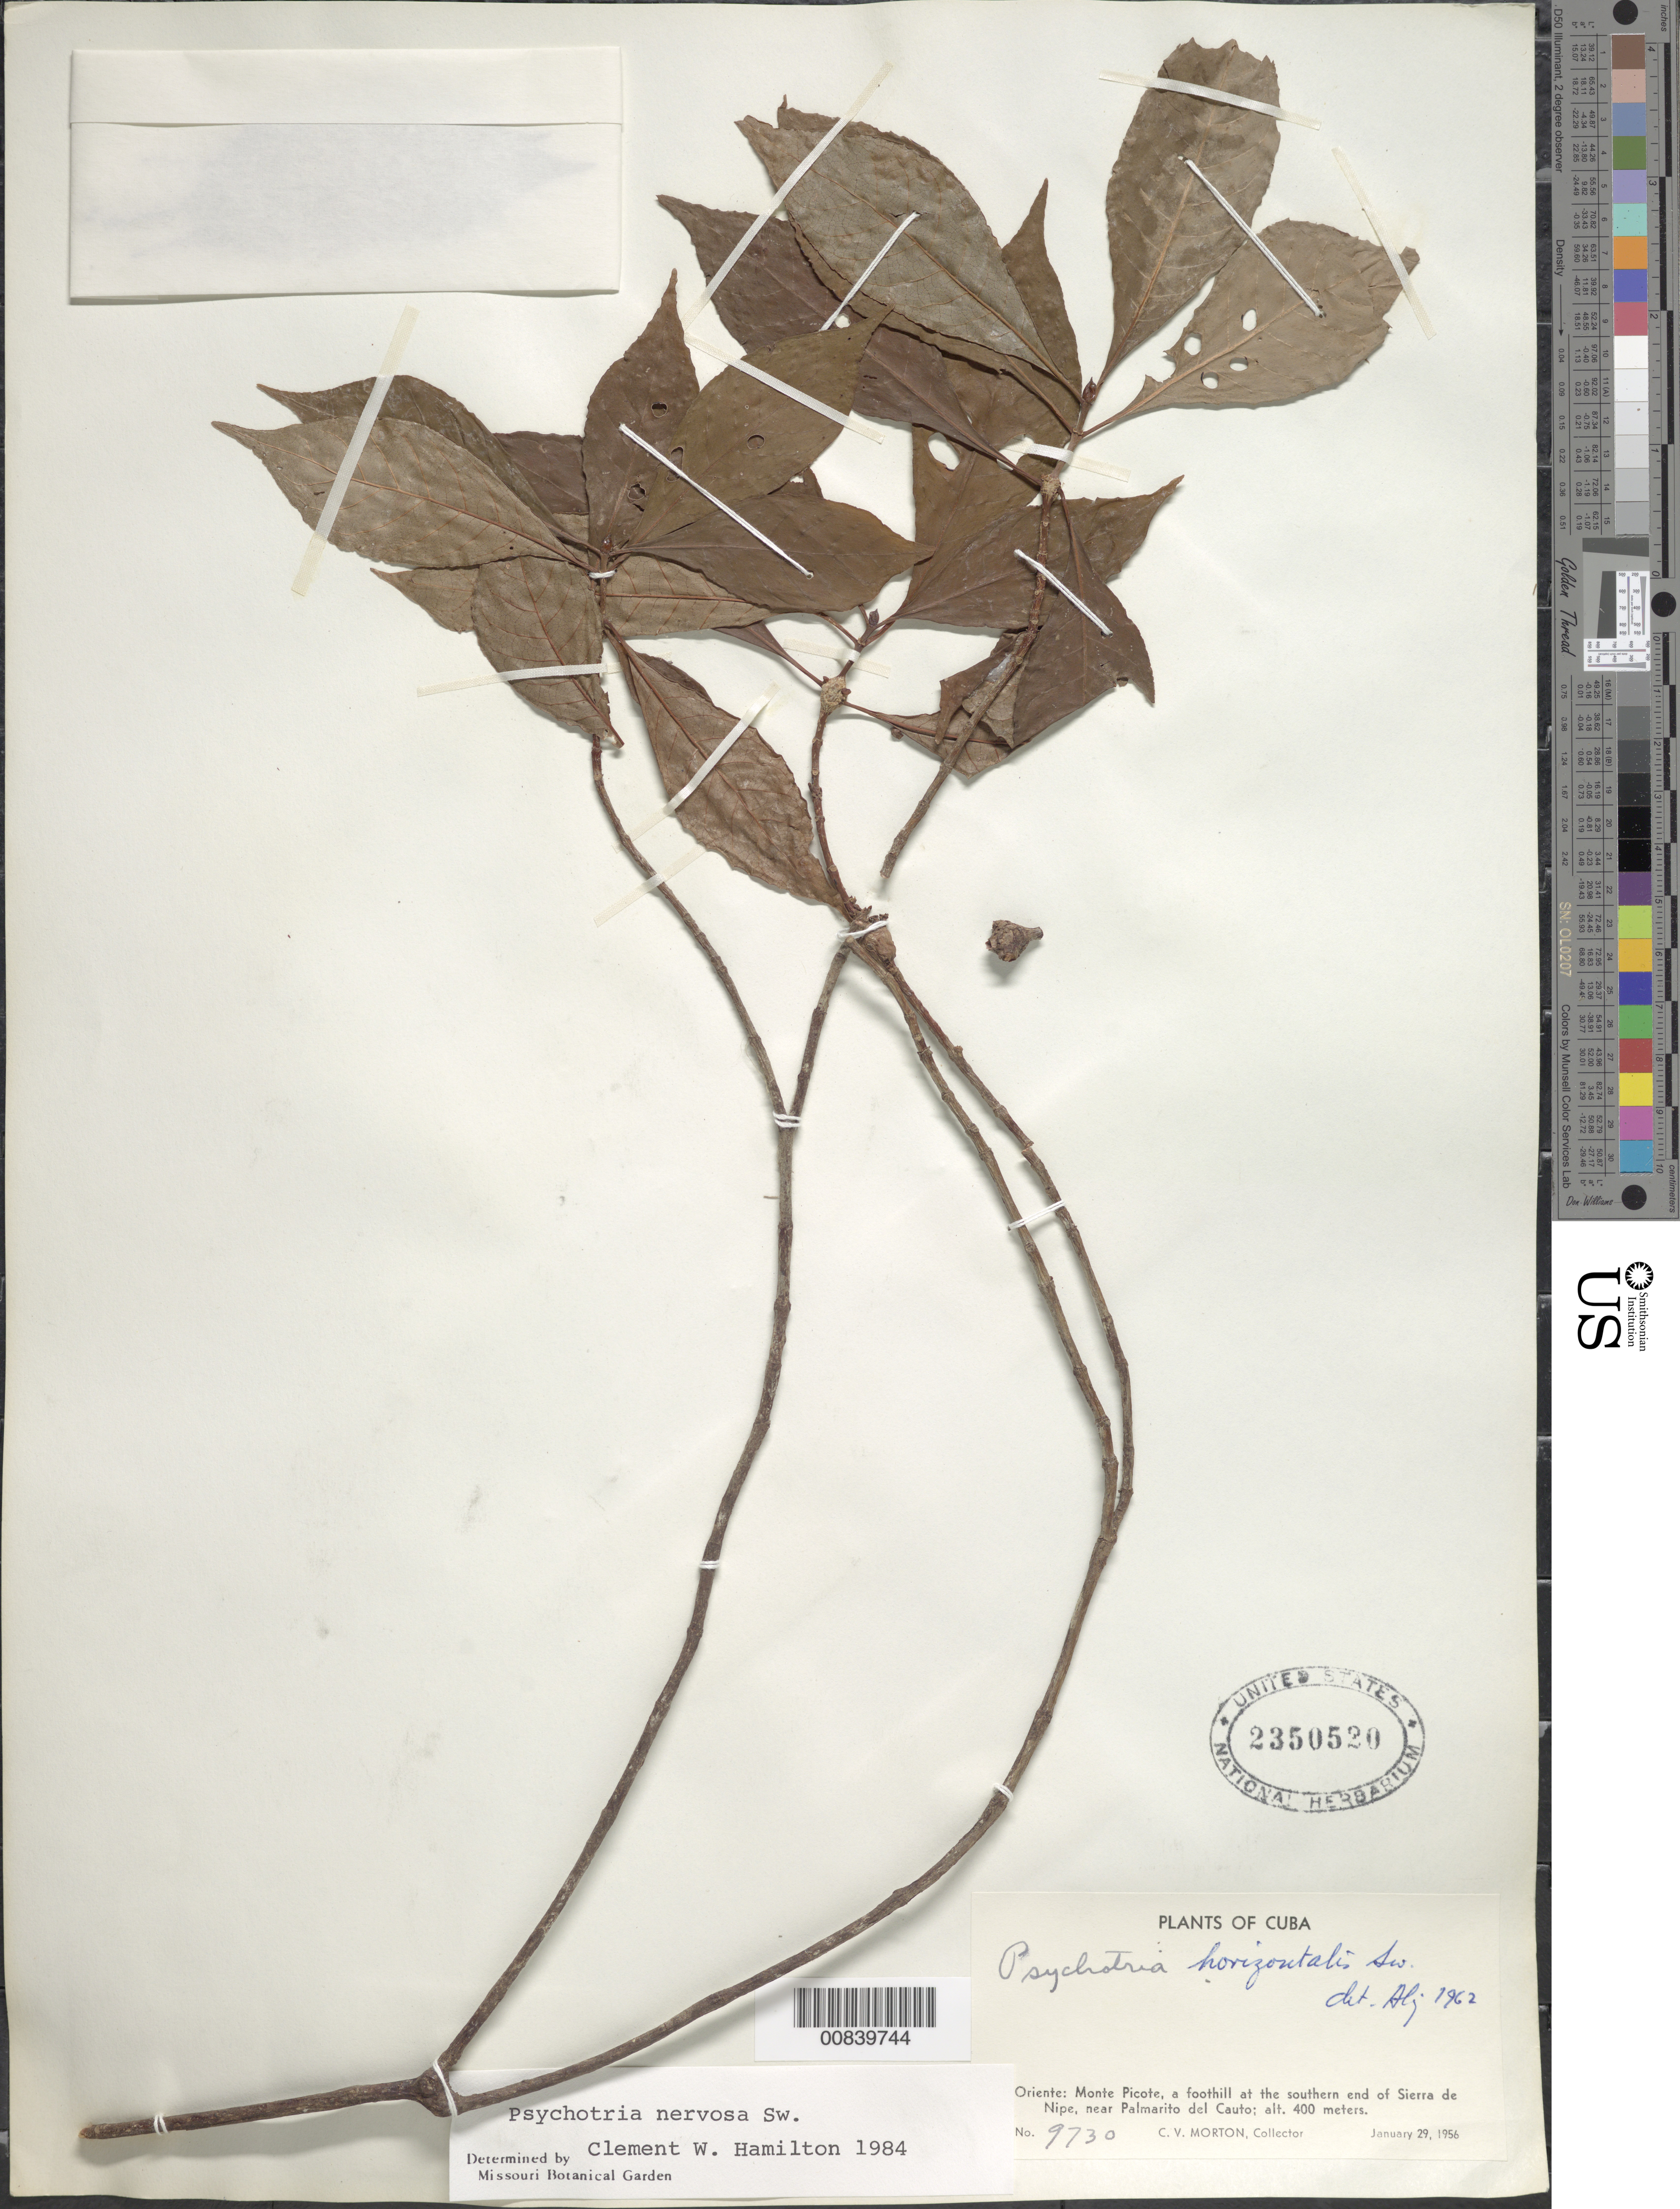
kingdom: Plantae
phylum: Tracheophyta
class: Magnoliopsida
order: Gentianales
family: Rubiaceae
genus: Psychotria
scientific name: Psychotria nervosa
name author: Sw.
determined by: Hamilton, C. W.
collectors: C. V. Morton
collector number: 9730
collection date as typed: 29 Jan 1956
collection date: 1956-01-29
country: Cuba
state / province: Oriente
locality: Monte Picote, a foothill at the southern end of Sierra de Nipe, near Palmarito del Cauto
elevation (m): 400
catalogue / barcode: US 2350520